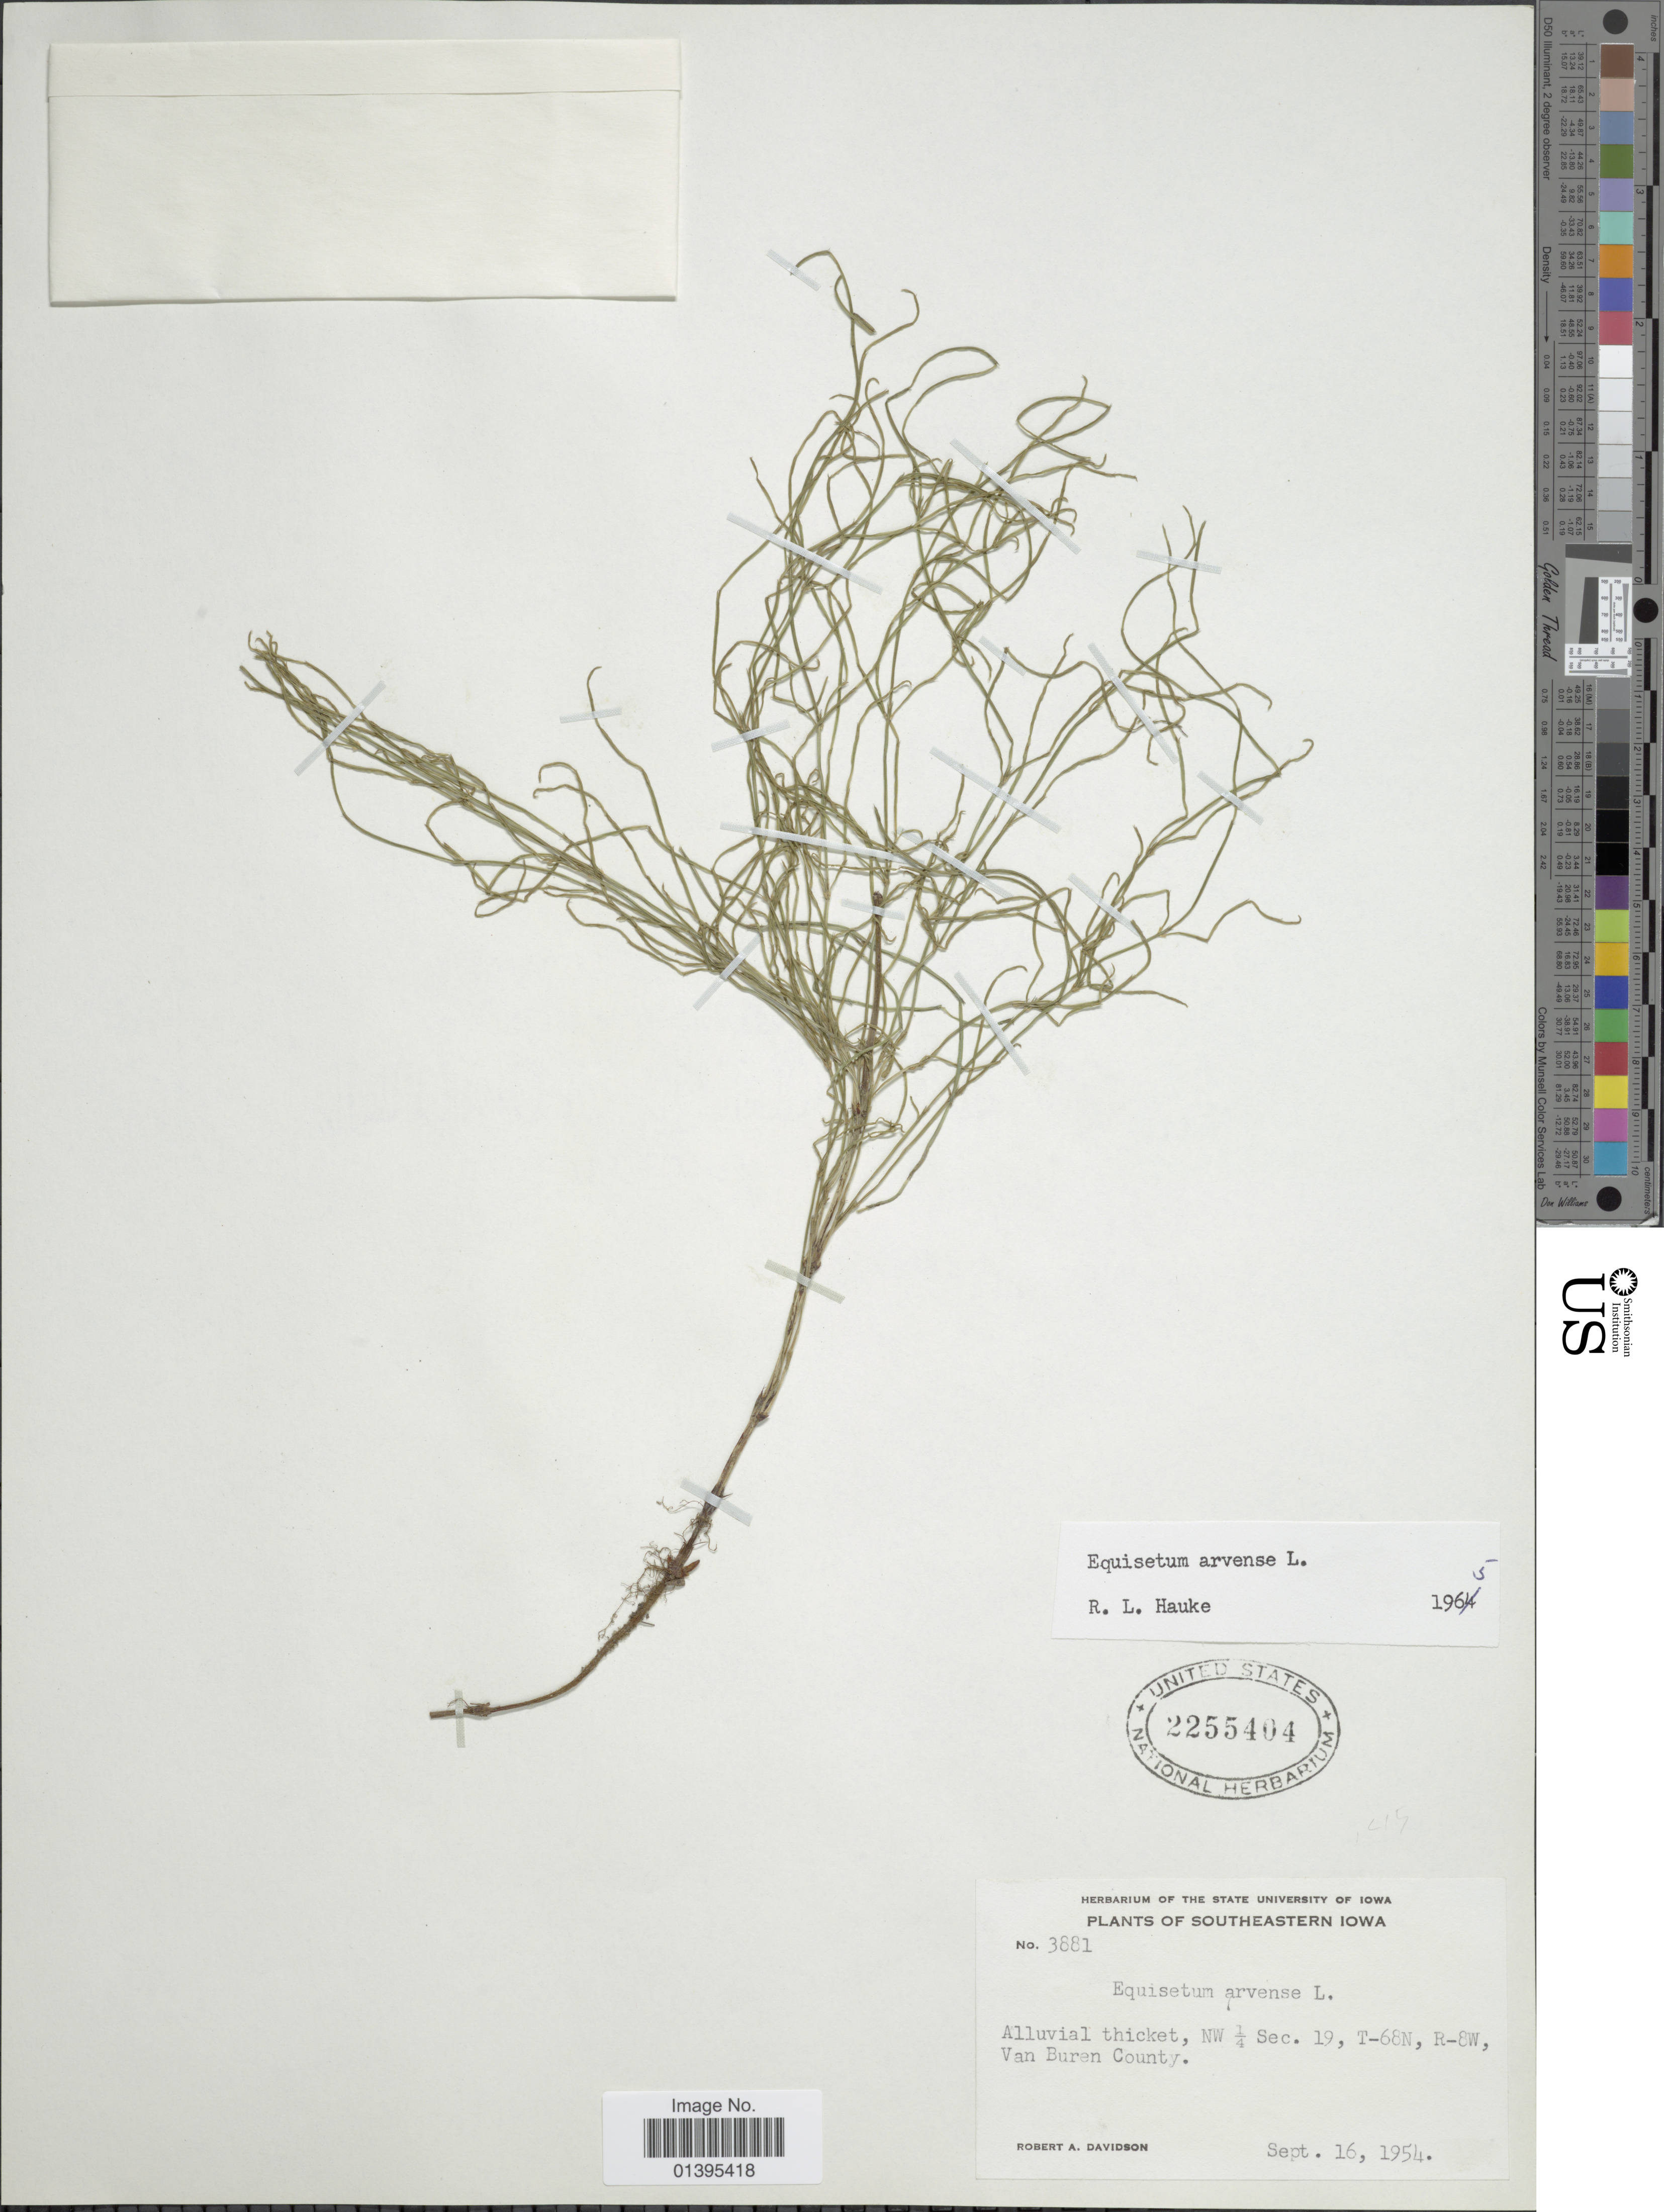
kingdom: Plantae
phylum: Tracheophyta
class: Polypodiopsida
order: Equisetales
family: Equisetaceae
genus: Equisetum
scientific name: Equisetum arvense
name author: L.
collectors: R. A. Davidson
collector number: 3881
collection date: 1954-09-16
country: United States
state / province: Iowa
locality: Southeastern Iowa, alluvial thicket, NW ¼ Sec. 19, T-68N, R-8W, Van Buren County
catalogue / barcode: US 2255404